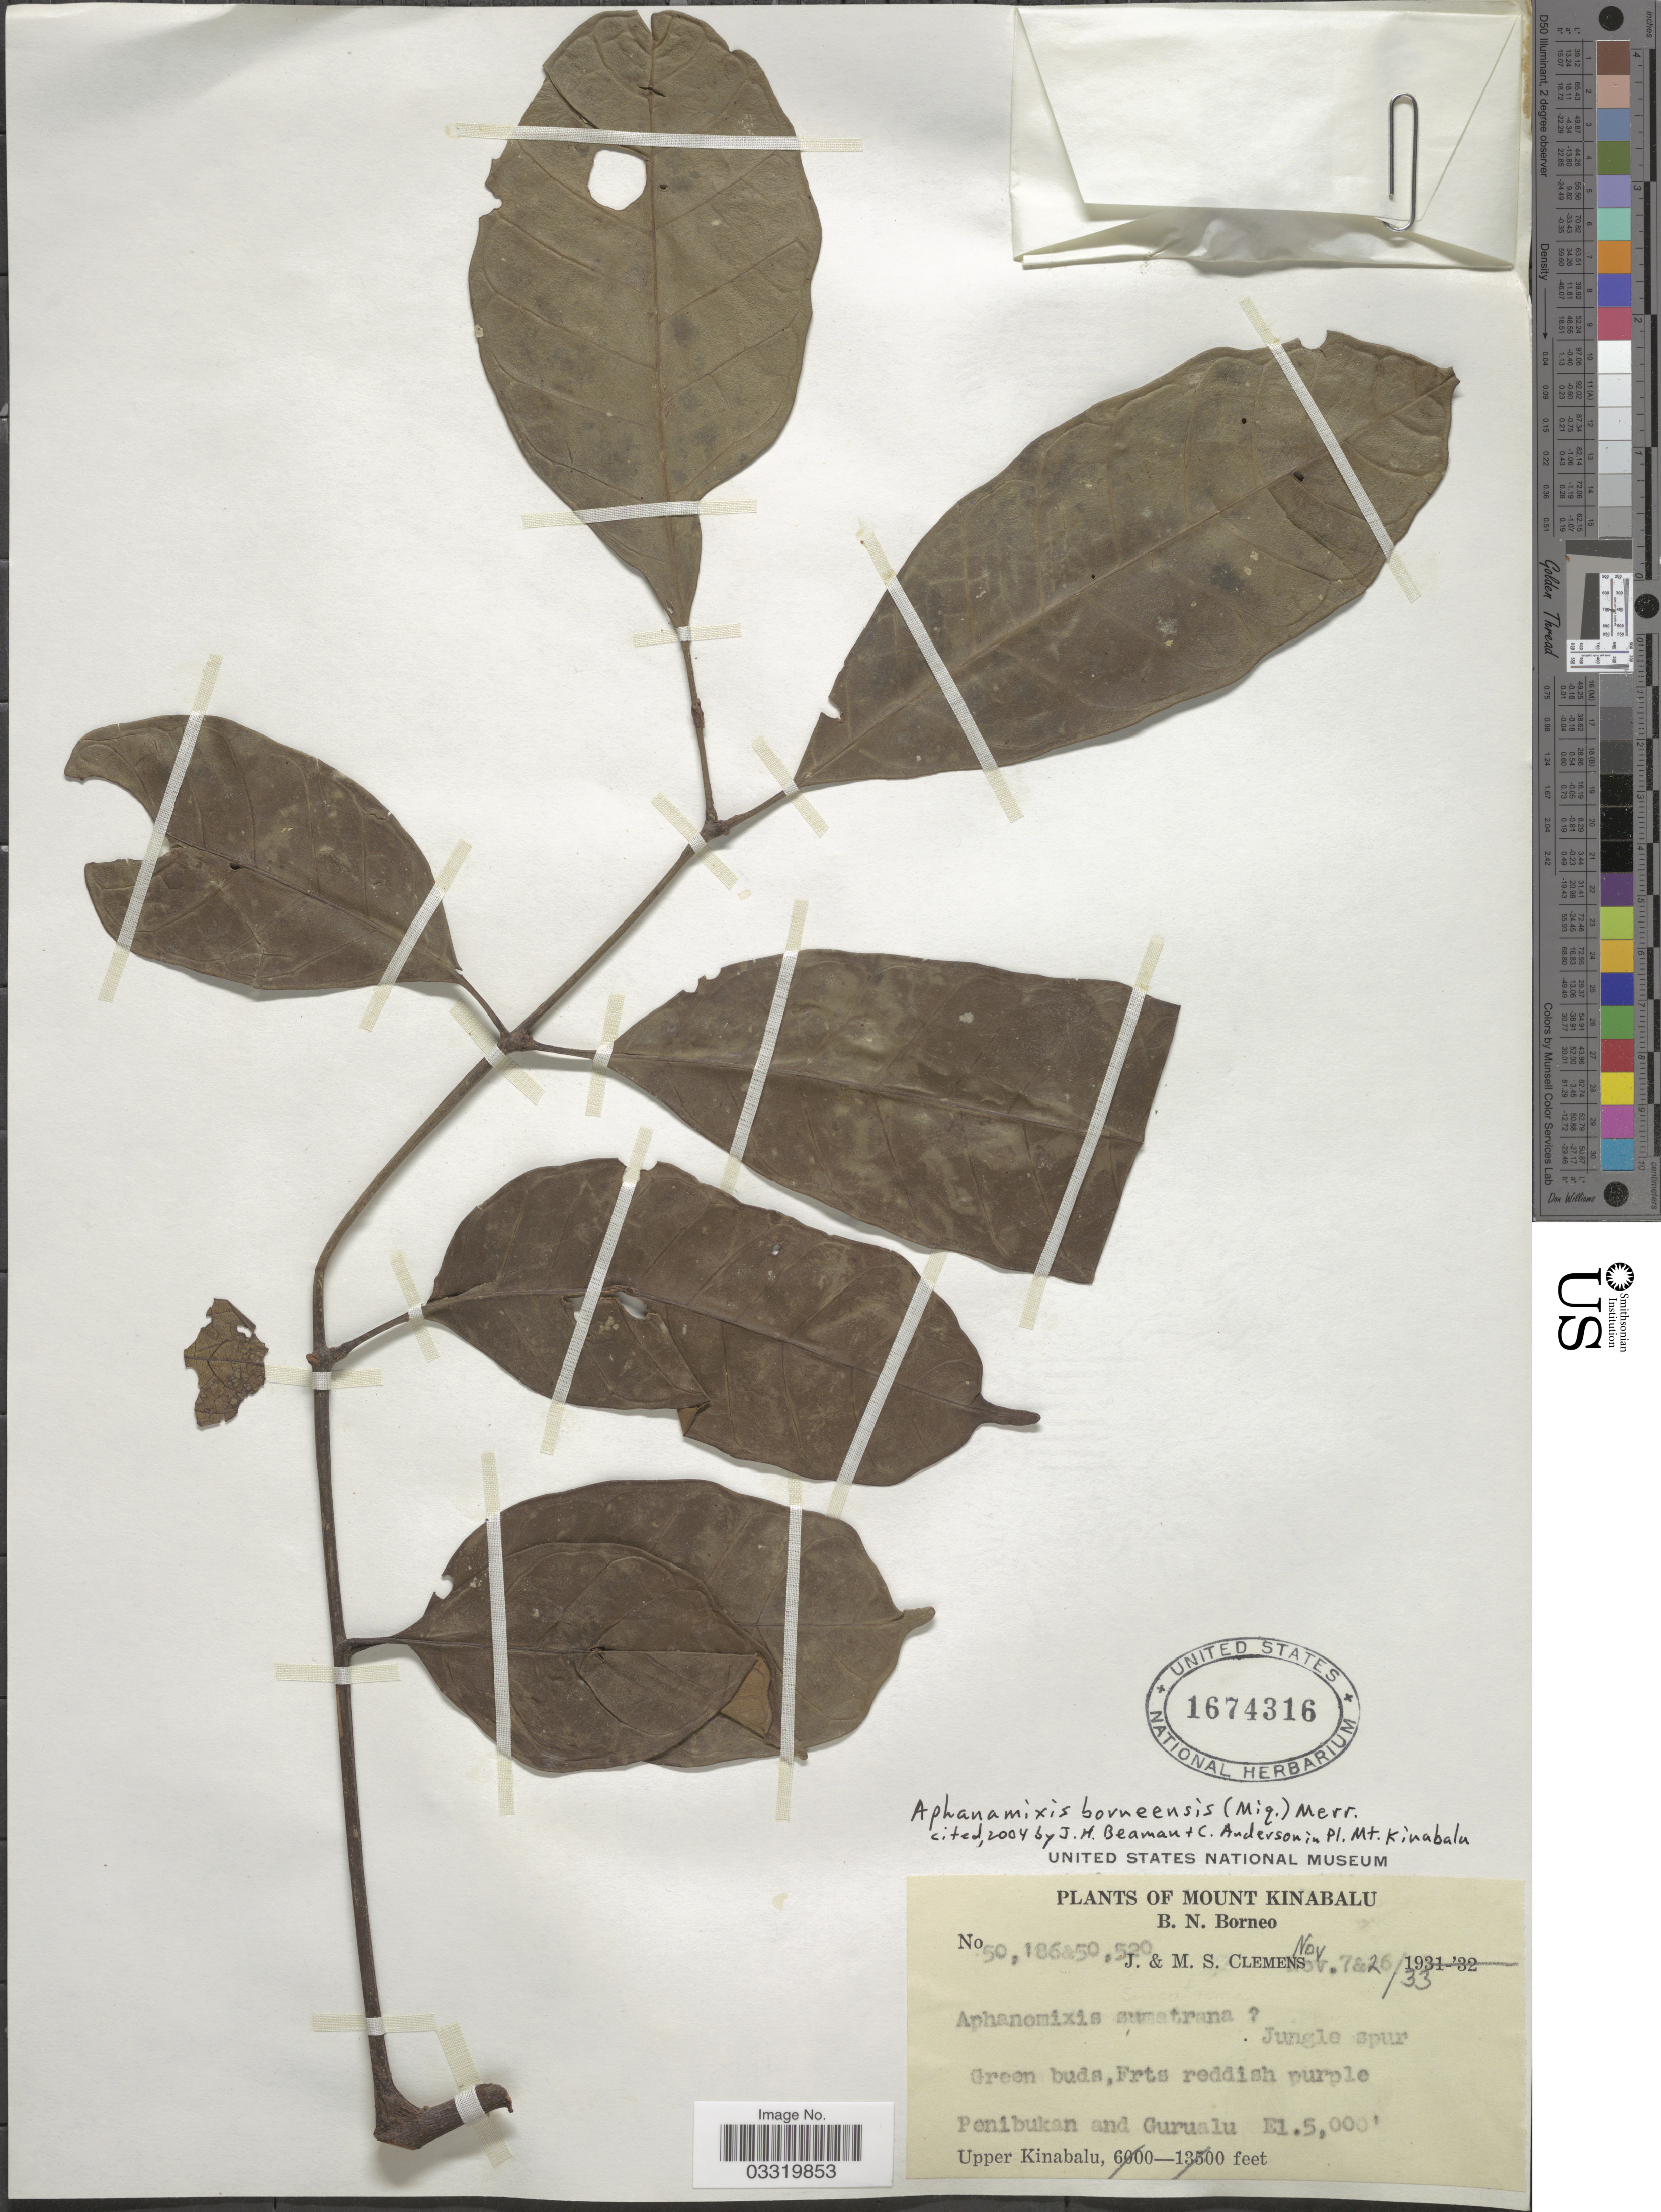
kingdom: Plantae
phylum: Tracheophyta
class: Magnoliopsida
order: Sapindales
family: Meliaceae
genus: Aphanamixis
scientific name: Aphanamixis borneensis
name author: (Miq.) Merr.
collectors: J. Clemens & M. S. Clemens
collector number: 50186/50520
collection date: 1933-11-07/1933-11-26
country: Malaysia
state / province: Sabah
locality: Mount Kinabalu, B.N. Borneo, Penibukan and Gurualu, Upper Kinabalu.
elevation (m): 1524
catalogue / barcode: US 1674316